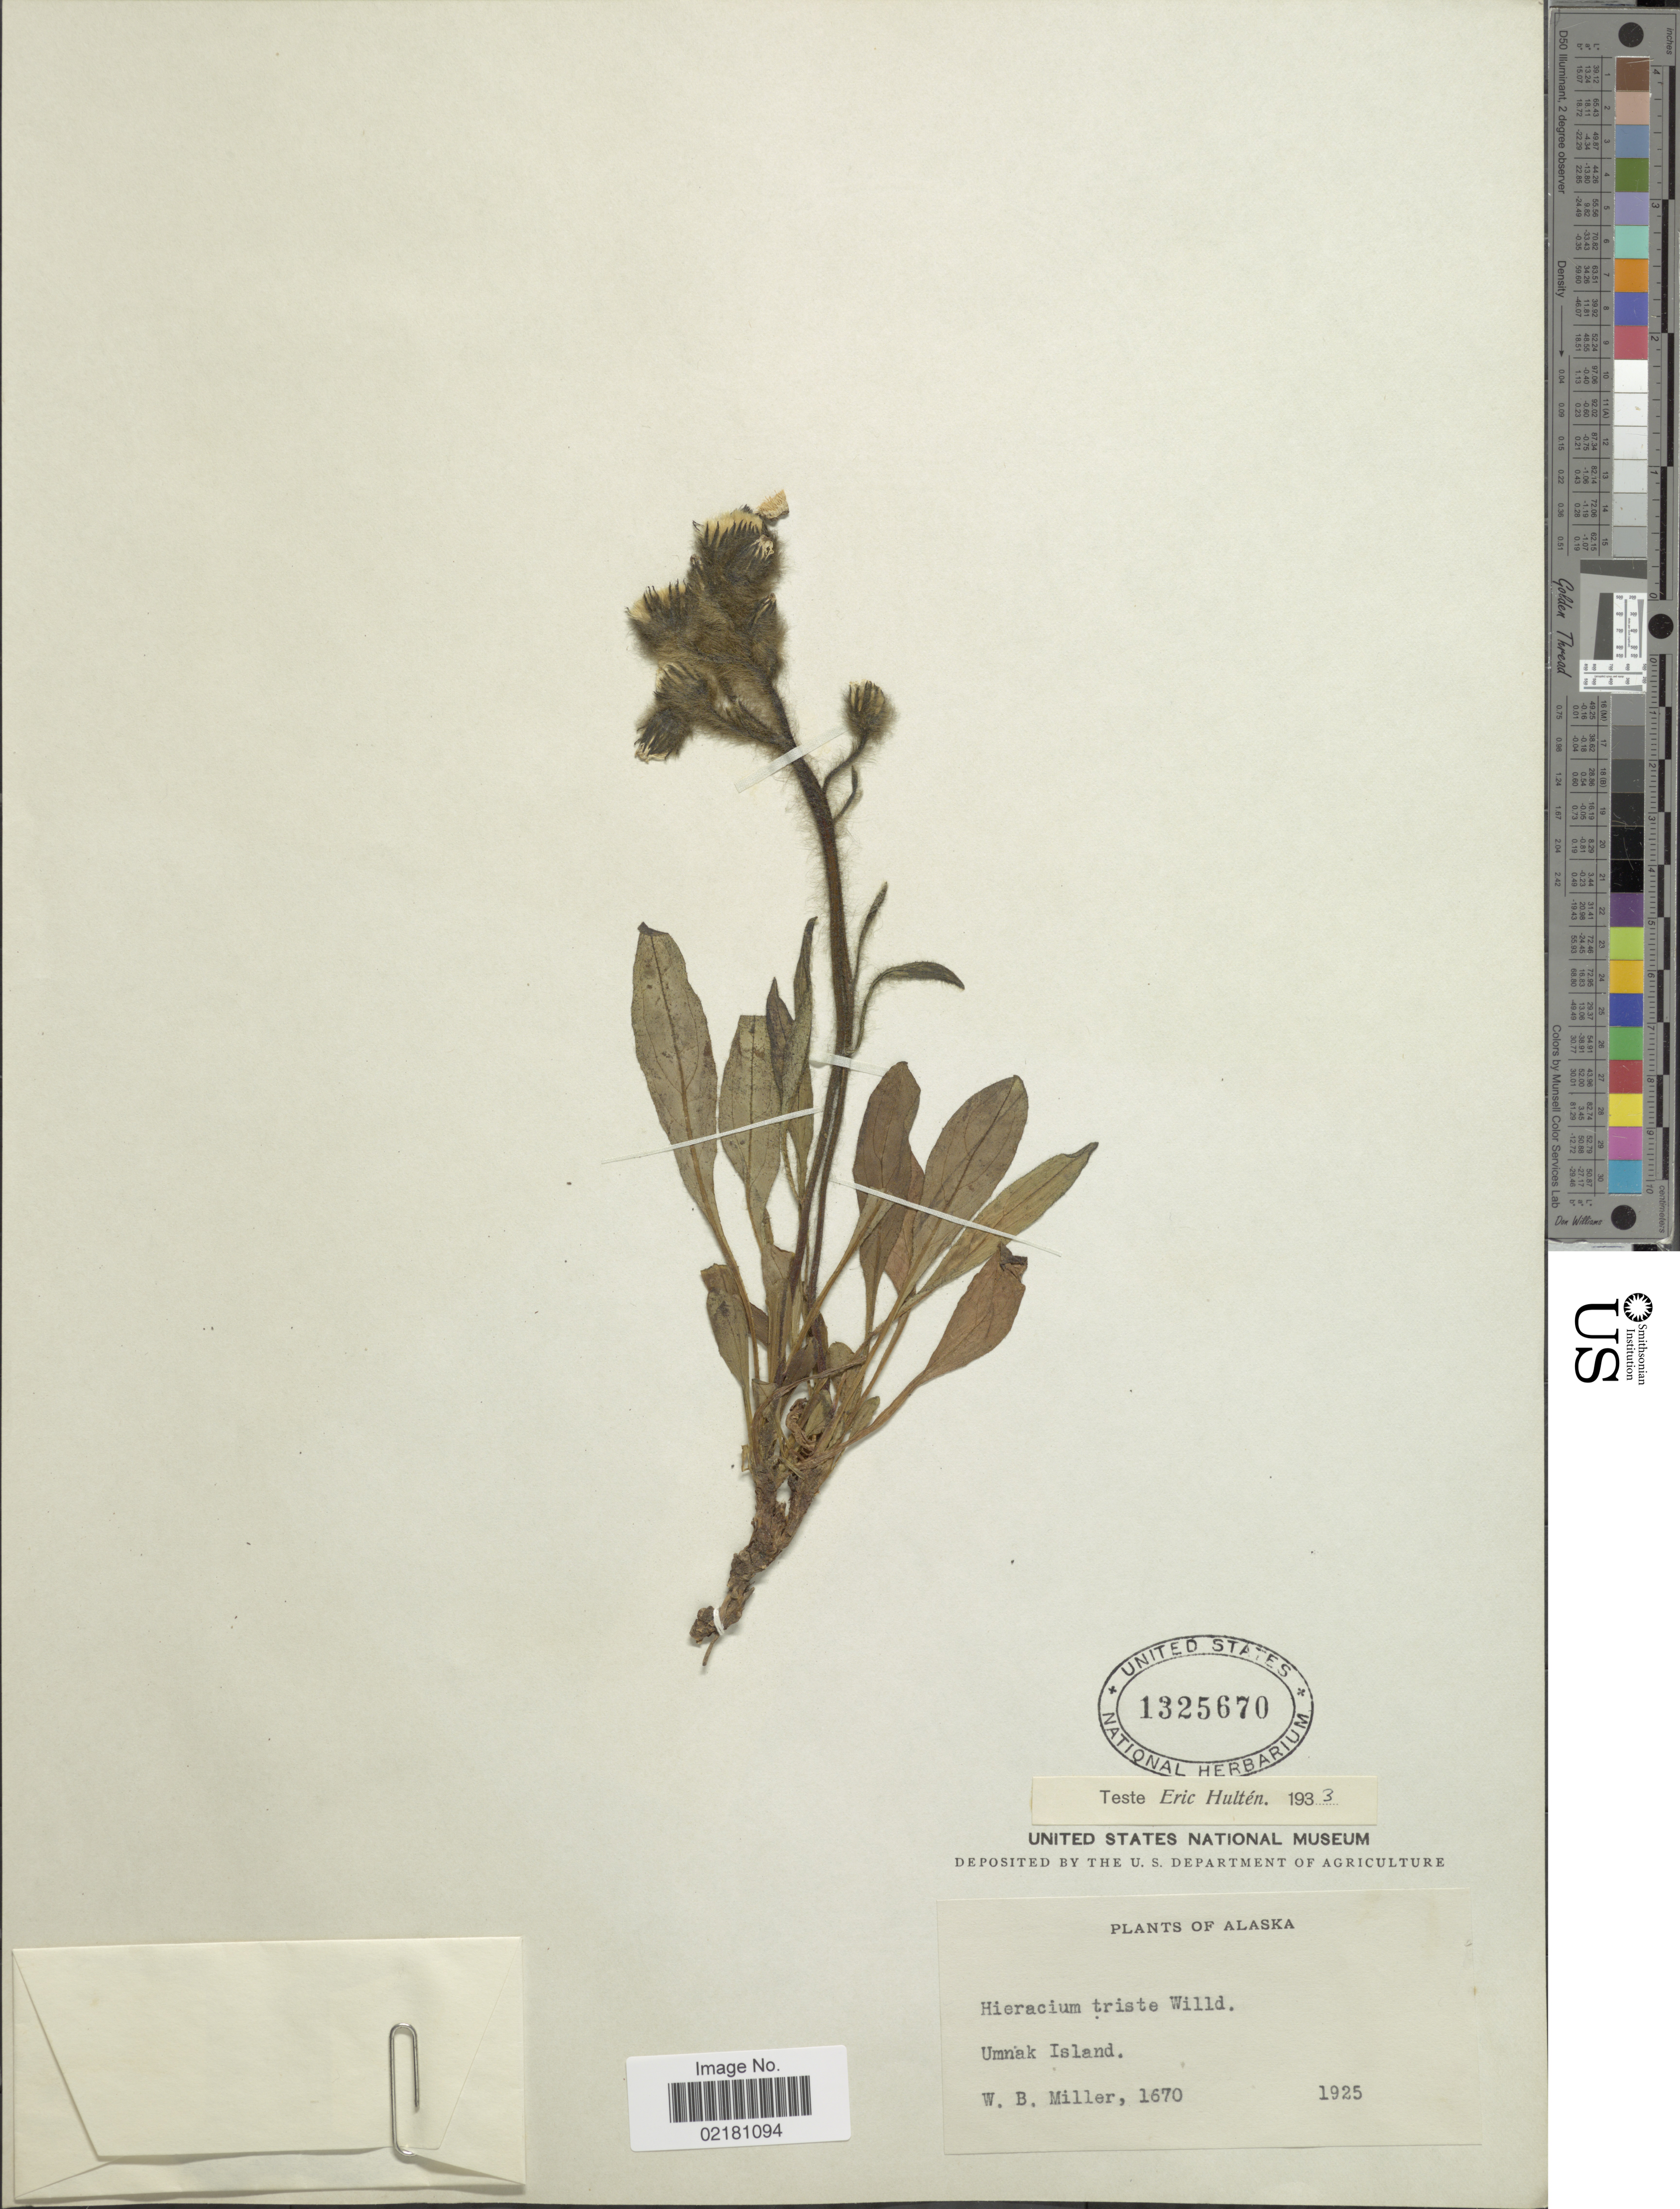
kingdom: Plantae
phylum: Tracheophyta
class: Magnoliopsida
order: Asterales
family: Asteraceae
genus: Hieracium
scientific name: Hieracium triste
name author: Willd. ex Spreng.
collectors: W. Miller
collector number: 1670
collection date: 1925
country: United States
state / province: Alaska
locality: Umnak Island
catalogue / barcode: US 1325670